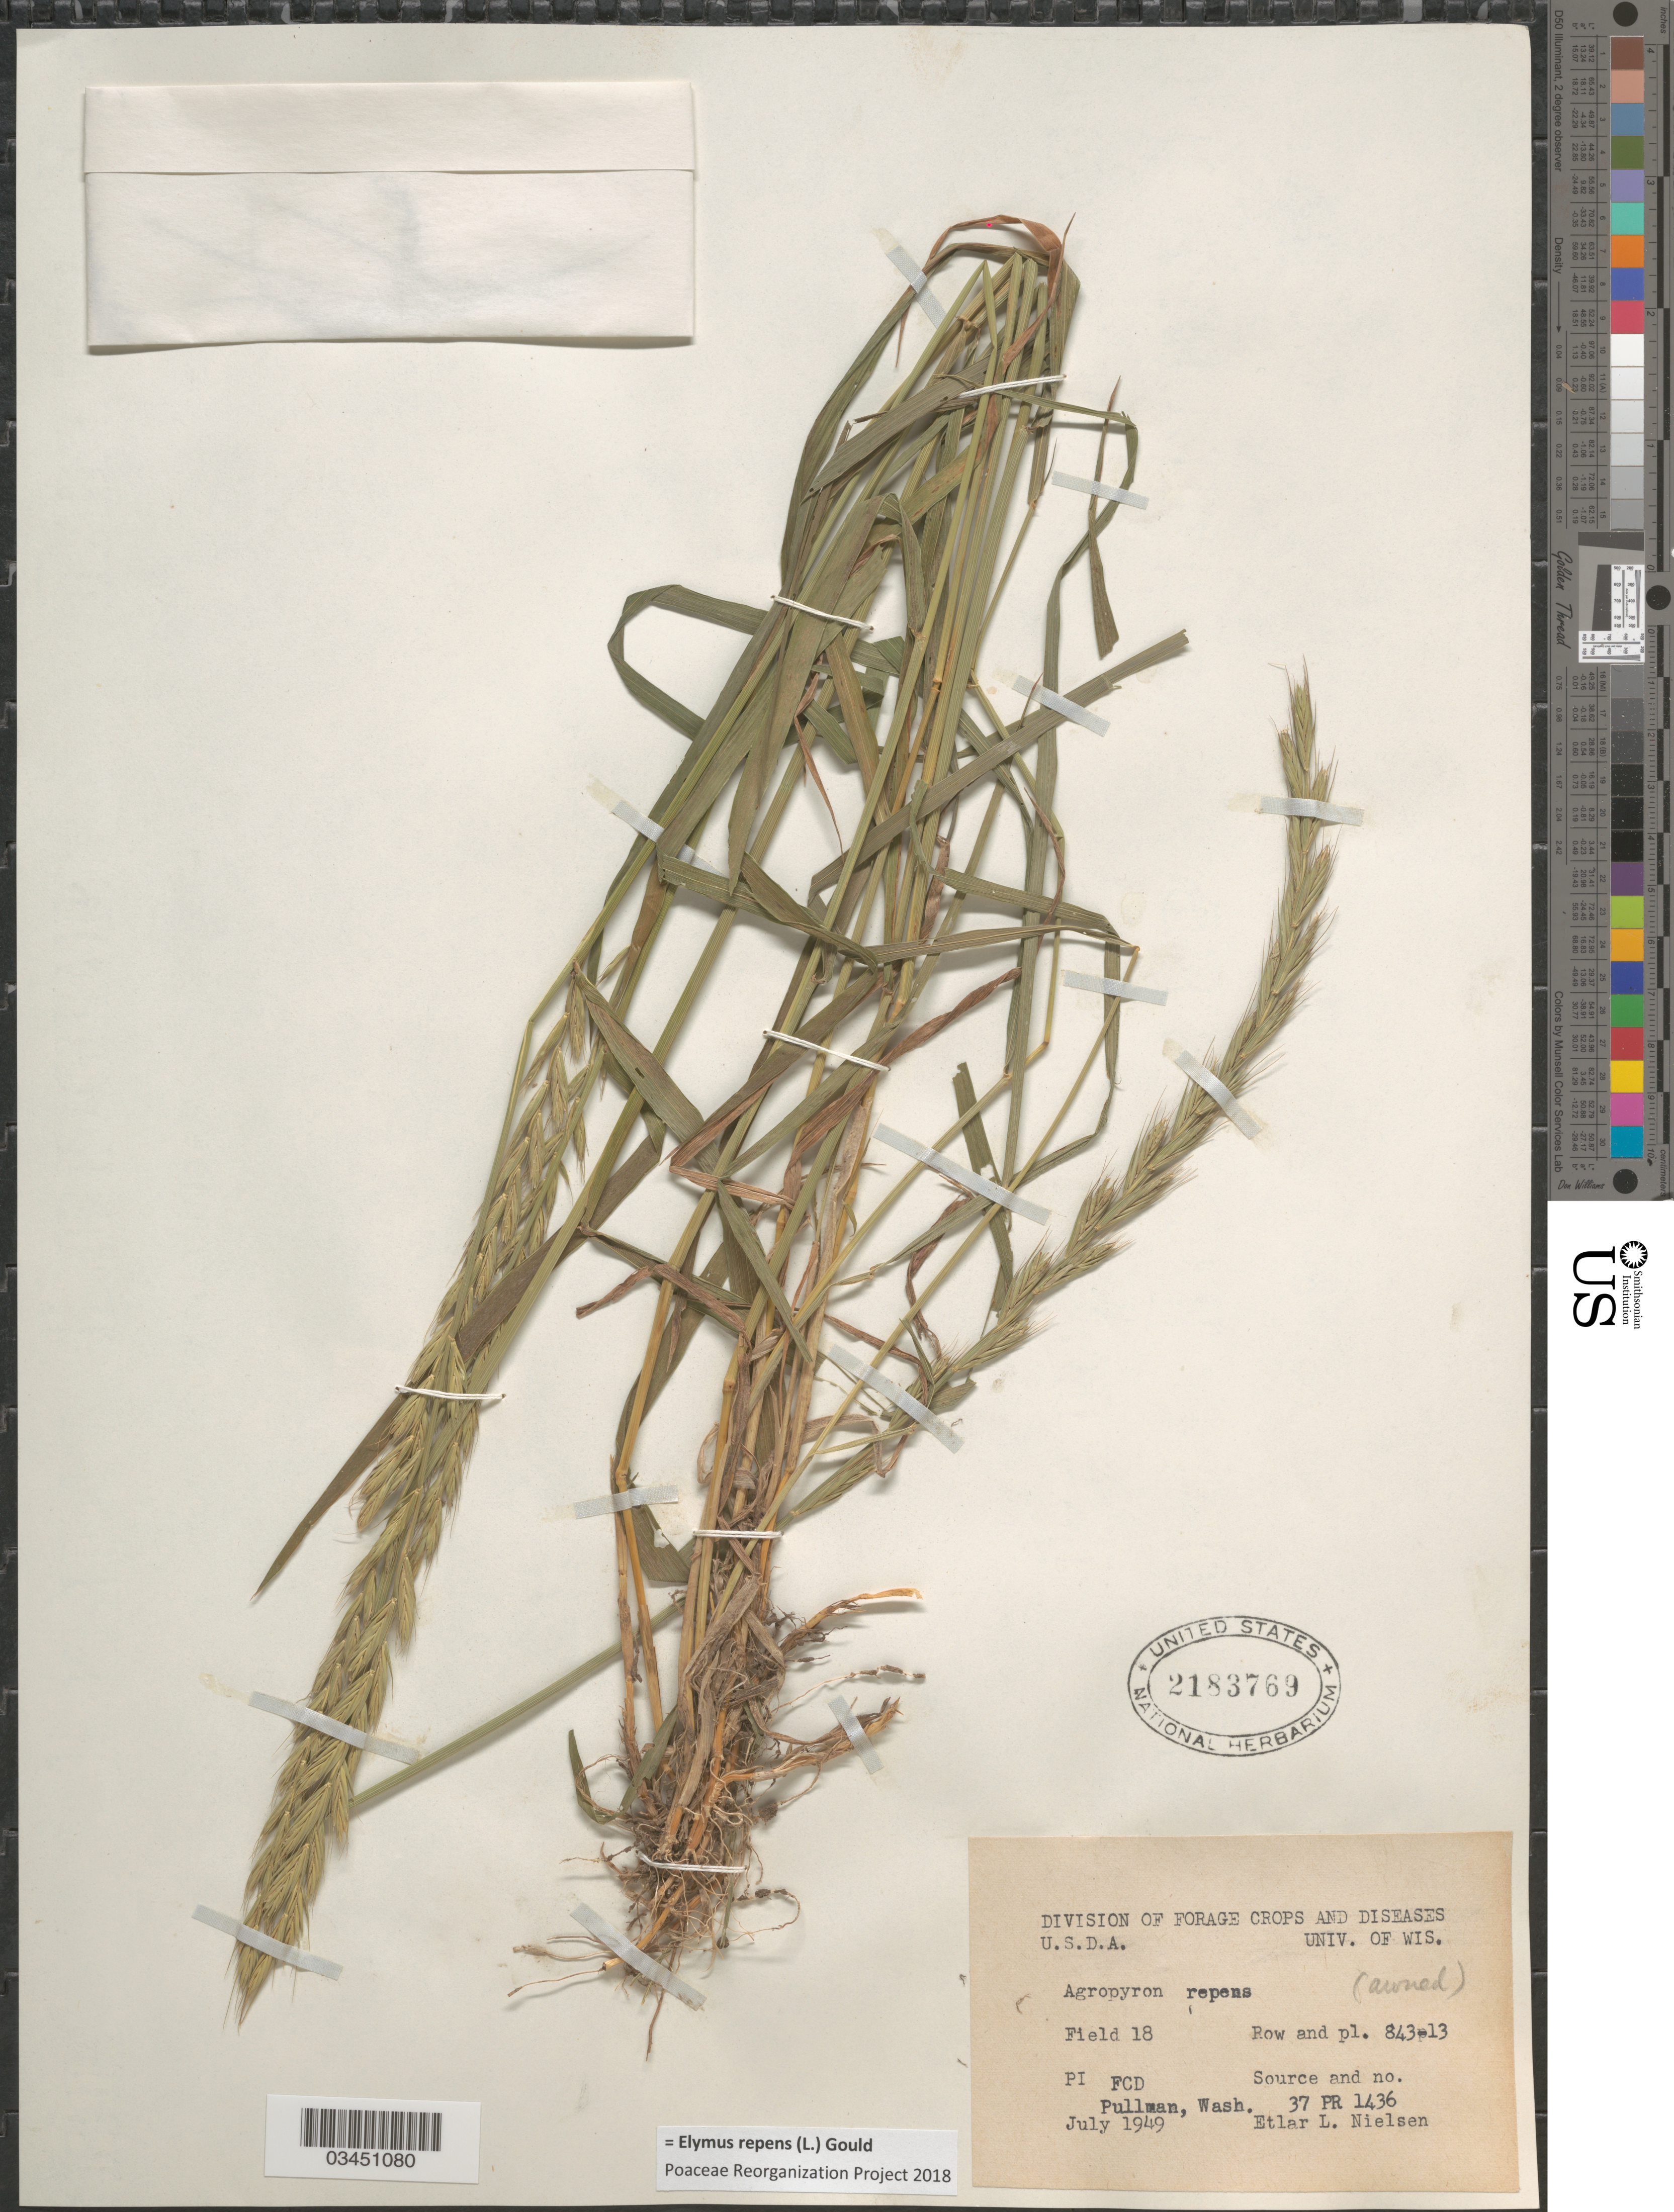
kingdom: Plantae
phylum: Tracheophyta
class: Liliopsida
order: Poales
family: Poaceae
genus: Elymus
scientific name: Elymus repens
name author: (L.) Gould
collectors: E. L. Nielsen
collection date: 1949-07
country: United States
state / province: Washington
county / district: Whitman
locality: Field 18 Row and pl. 843-13 FCD Pullman.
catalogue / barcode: US 2183769